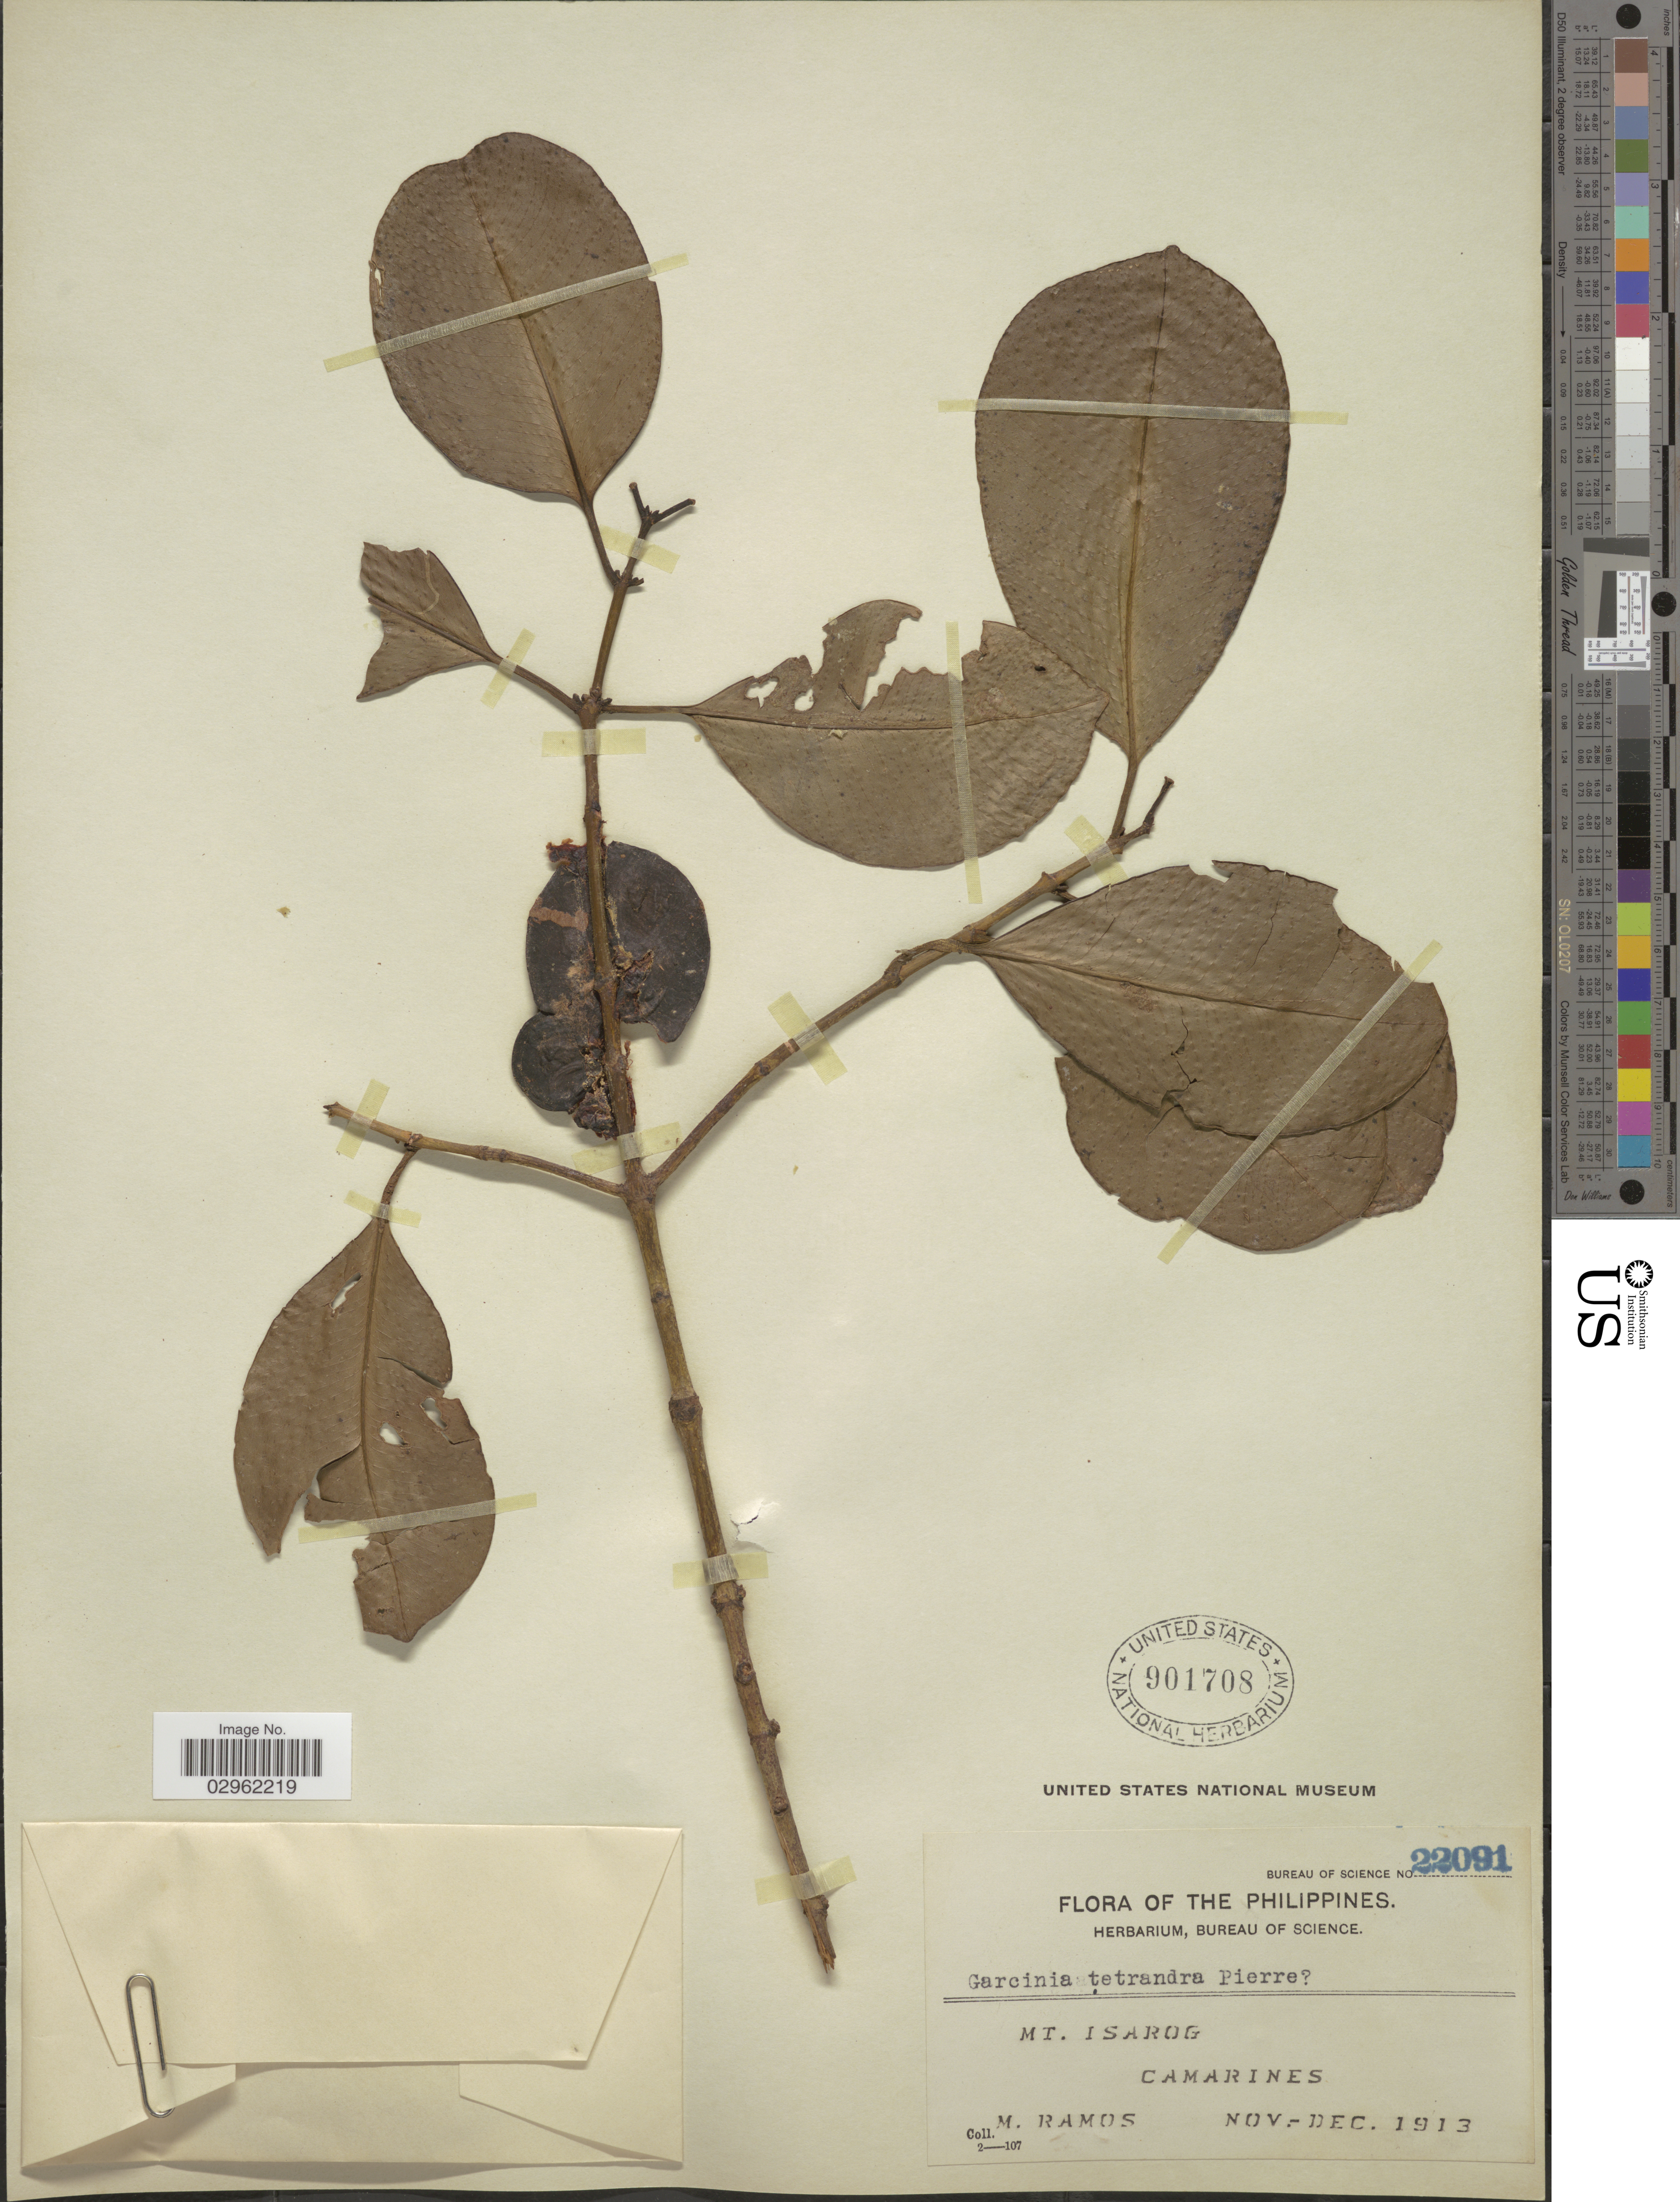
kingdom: Plantae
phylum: Tracheophyta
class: Magnoliopsida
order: Malpighiales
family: Clusiaceae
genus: Garcinia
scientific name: Garcinia tetrandra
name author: Pierre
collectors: M. Ramos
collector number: Bureau of Science 22091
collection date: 1913-11/1913-12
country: Philippines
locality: Mt. Isarog, Camarines.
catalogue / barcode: US 901708